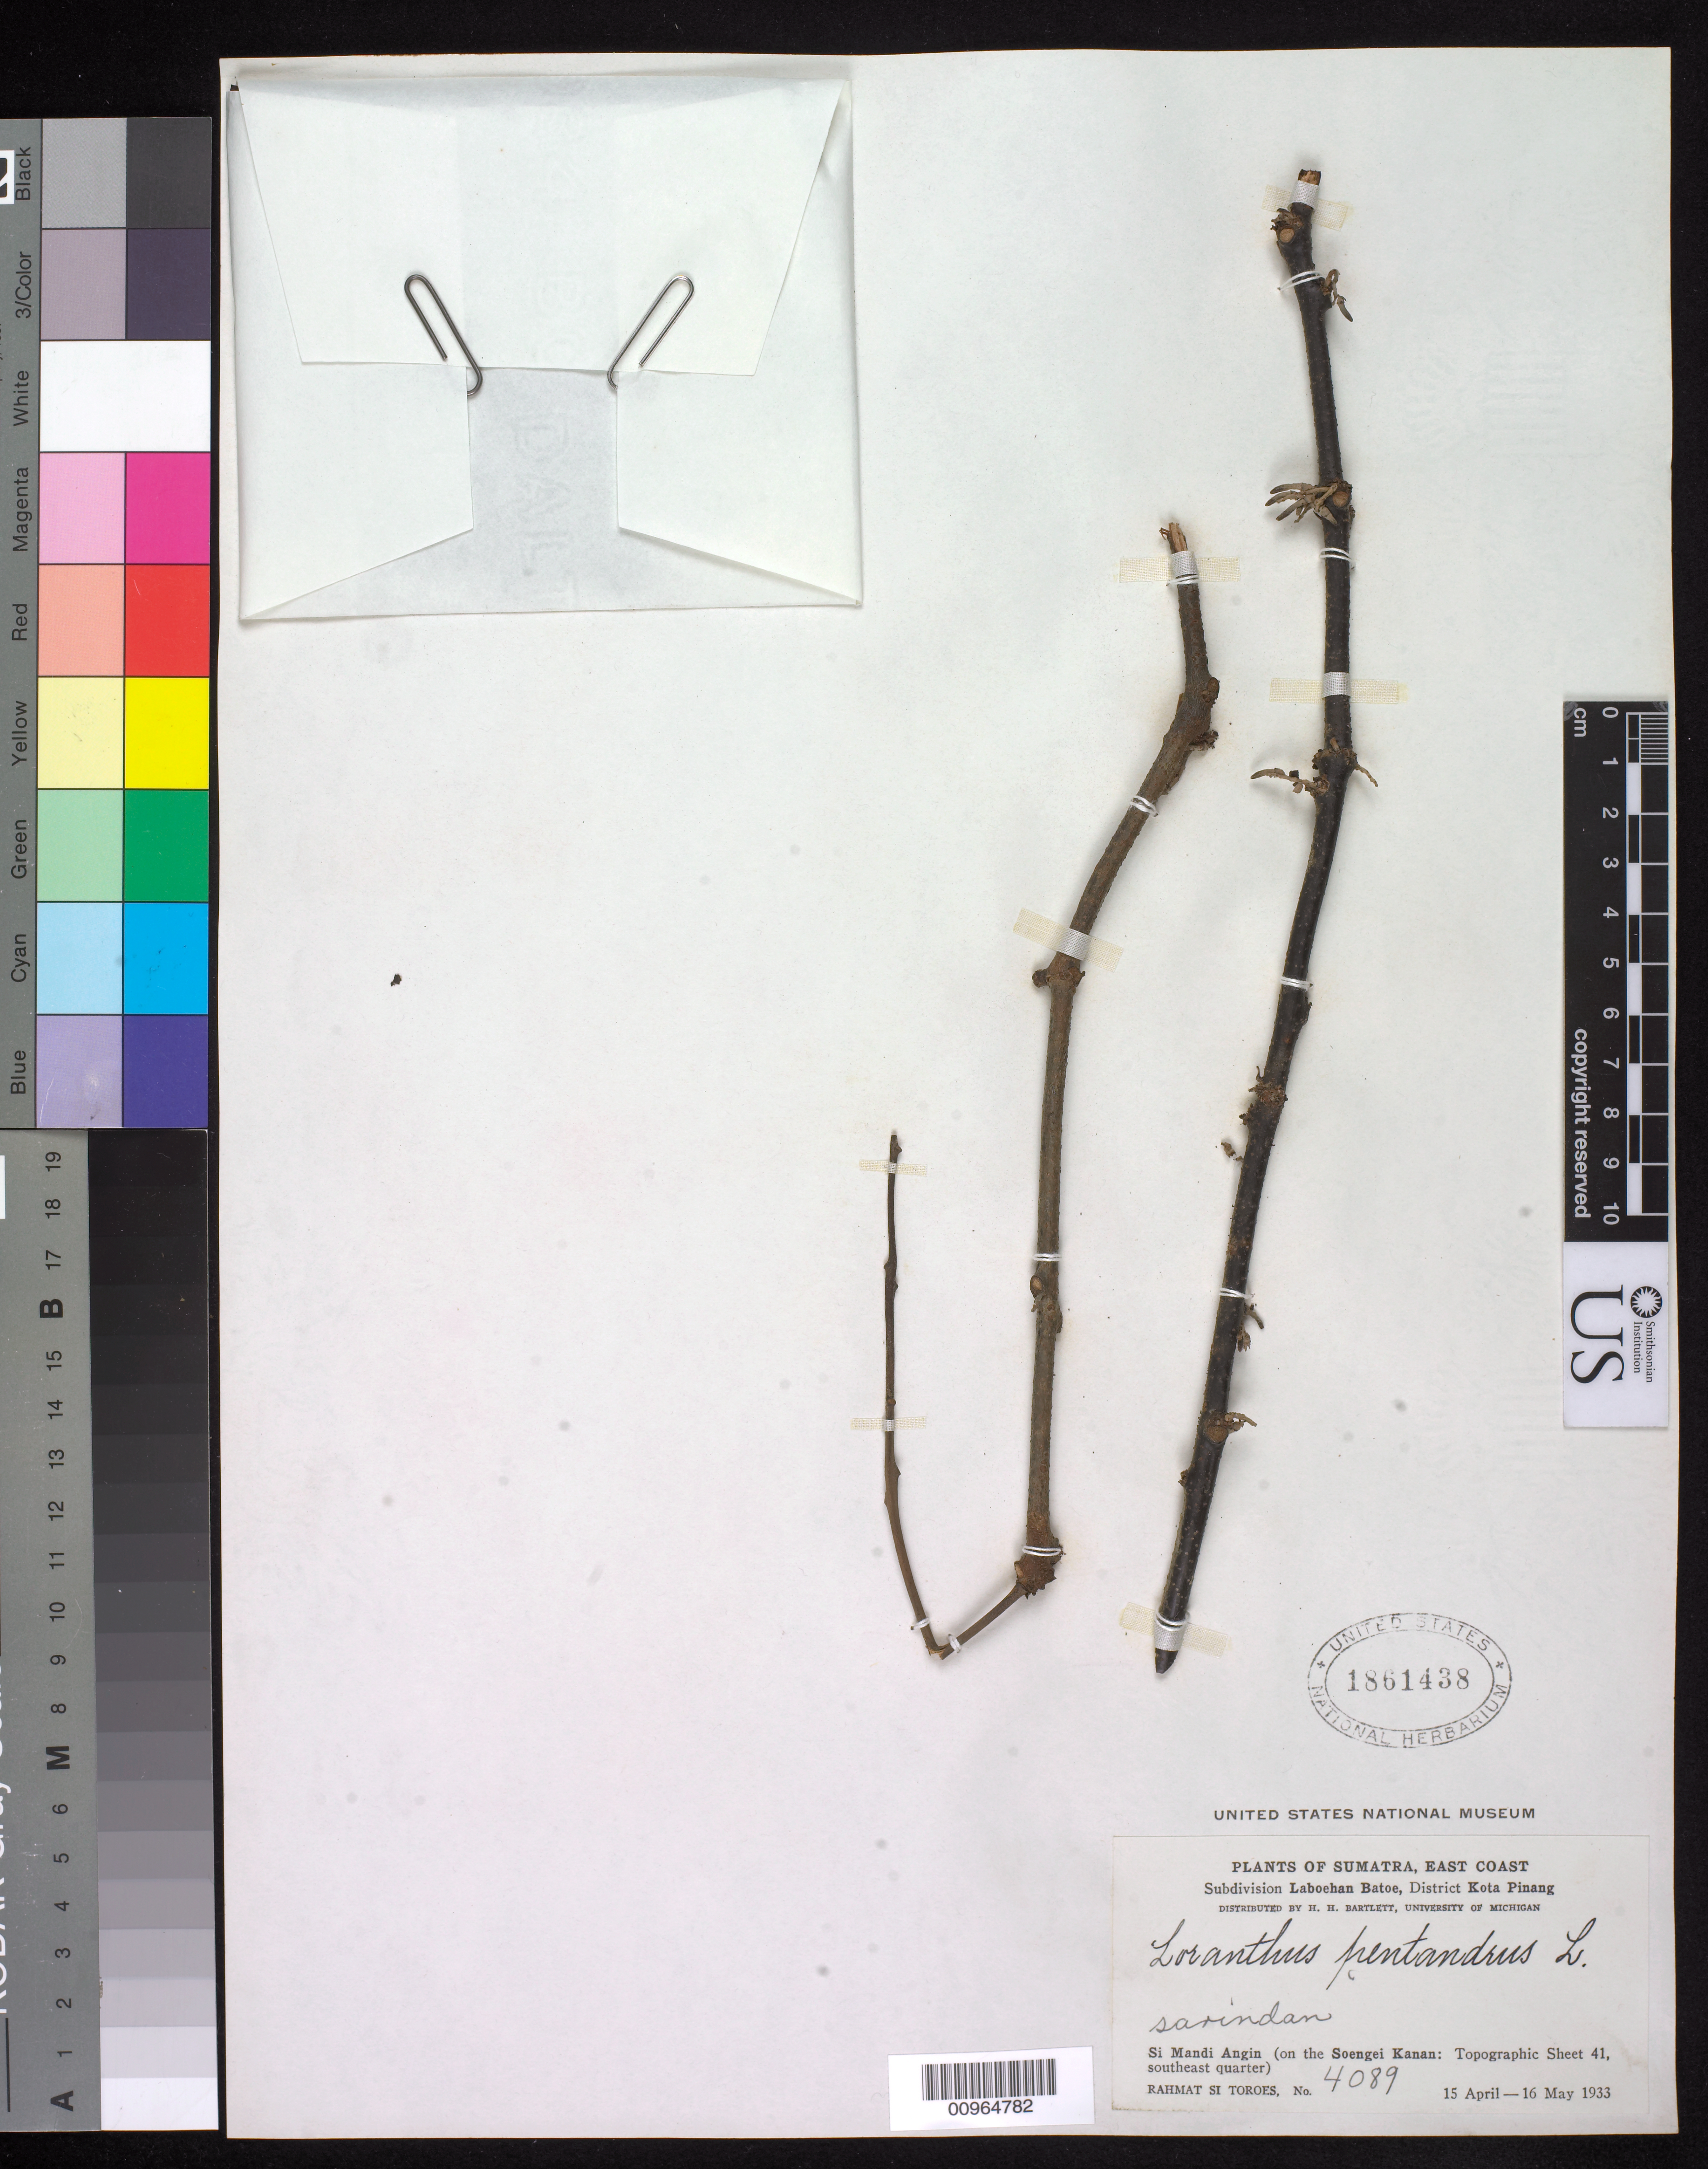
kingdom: Plantae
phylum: Tracheophyta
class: Magnoliopsida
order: Santalales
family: Loranthaceae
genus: Loranthus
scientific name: Loranthus pentandrus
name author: L.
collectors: Rahmat Si Boeea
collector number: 4089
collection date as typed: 15 Apr 1933 to 16 May 1933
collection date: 1933-04-15/1933-05-16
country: Indonesia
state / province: Sumatra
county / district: North Sumatra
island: Sumatra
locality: Subdivision Laboehan Batoe, District Kota Pinang; Si Mandi Angin (on the Soengei Kanan: Topographic Sheet 41, southeast quarter)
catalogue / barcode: US 1861438